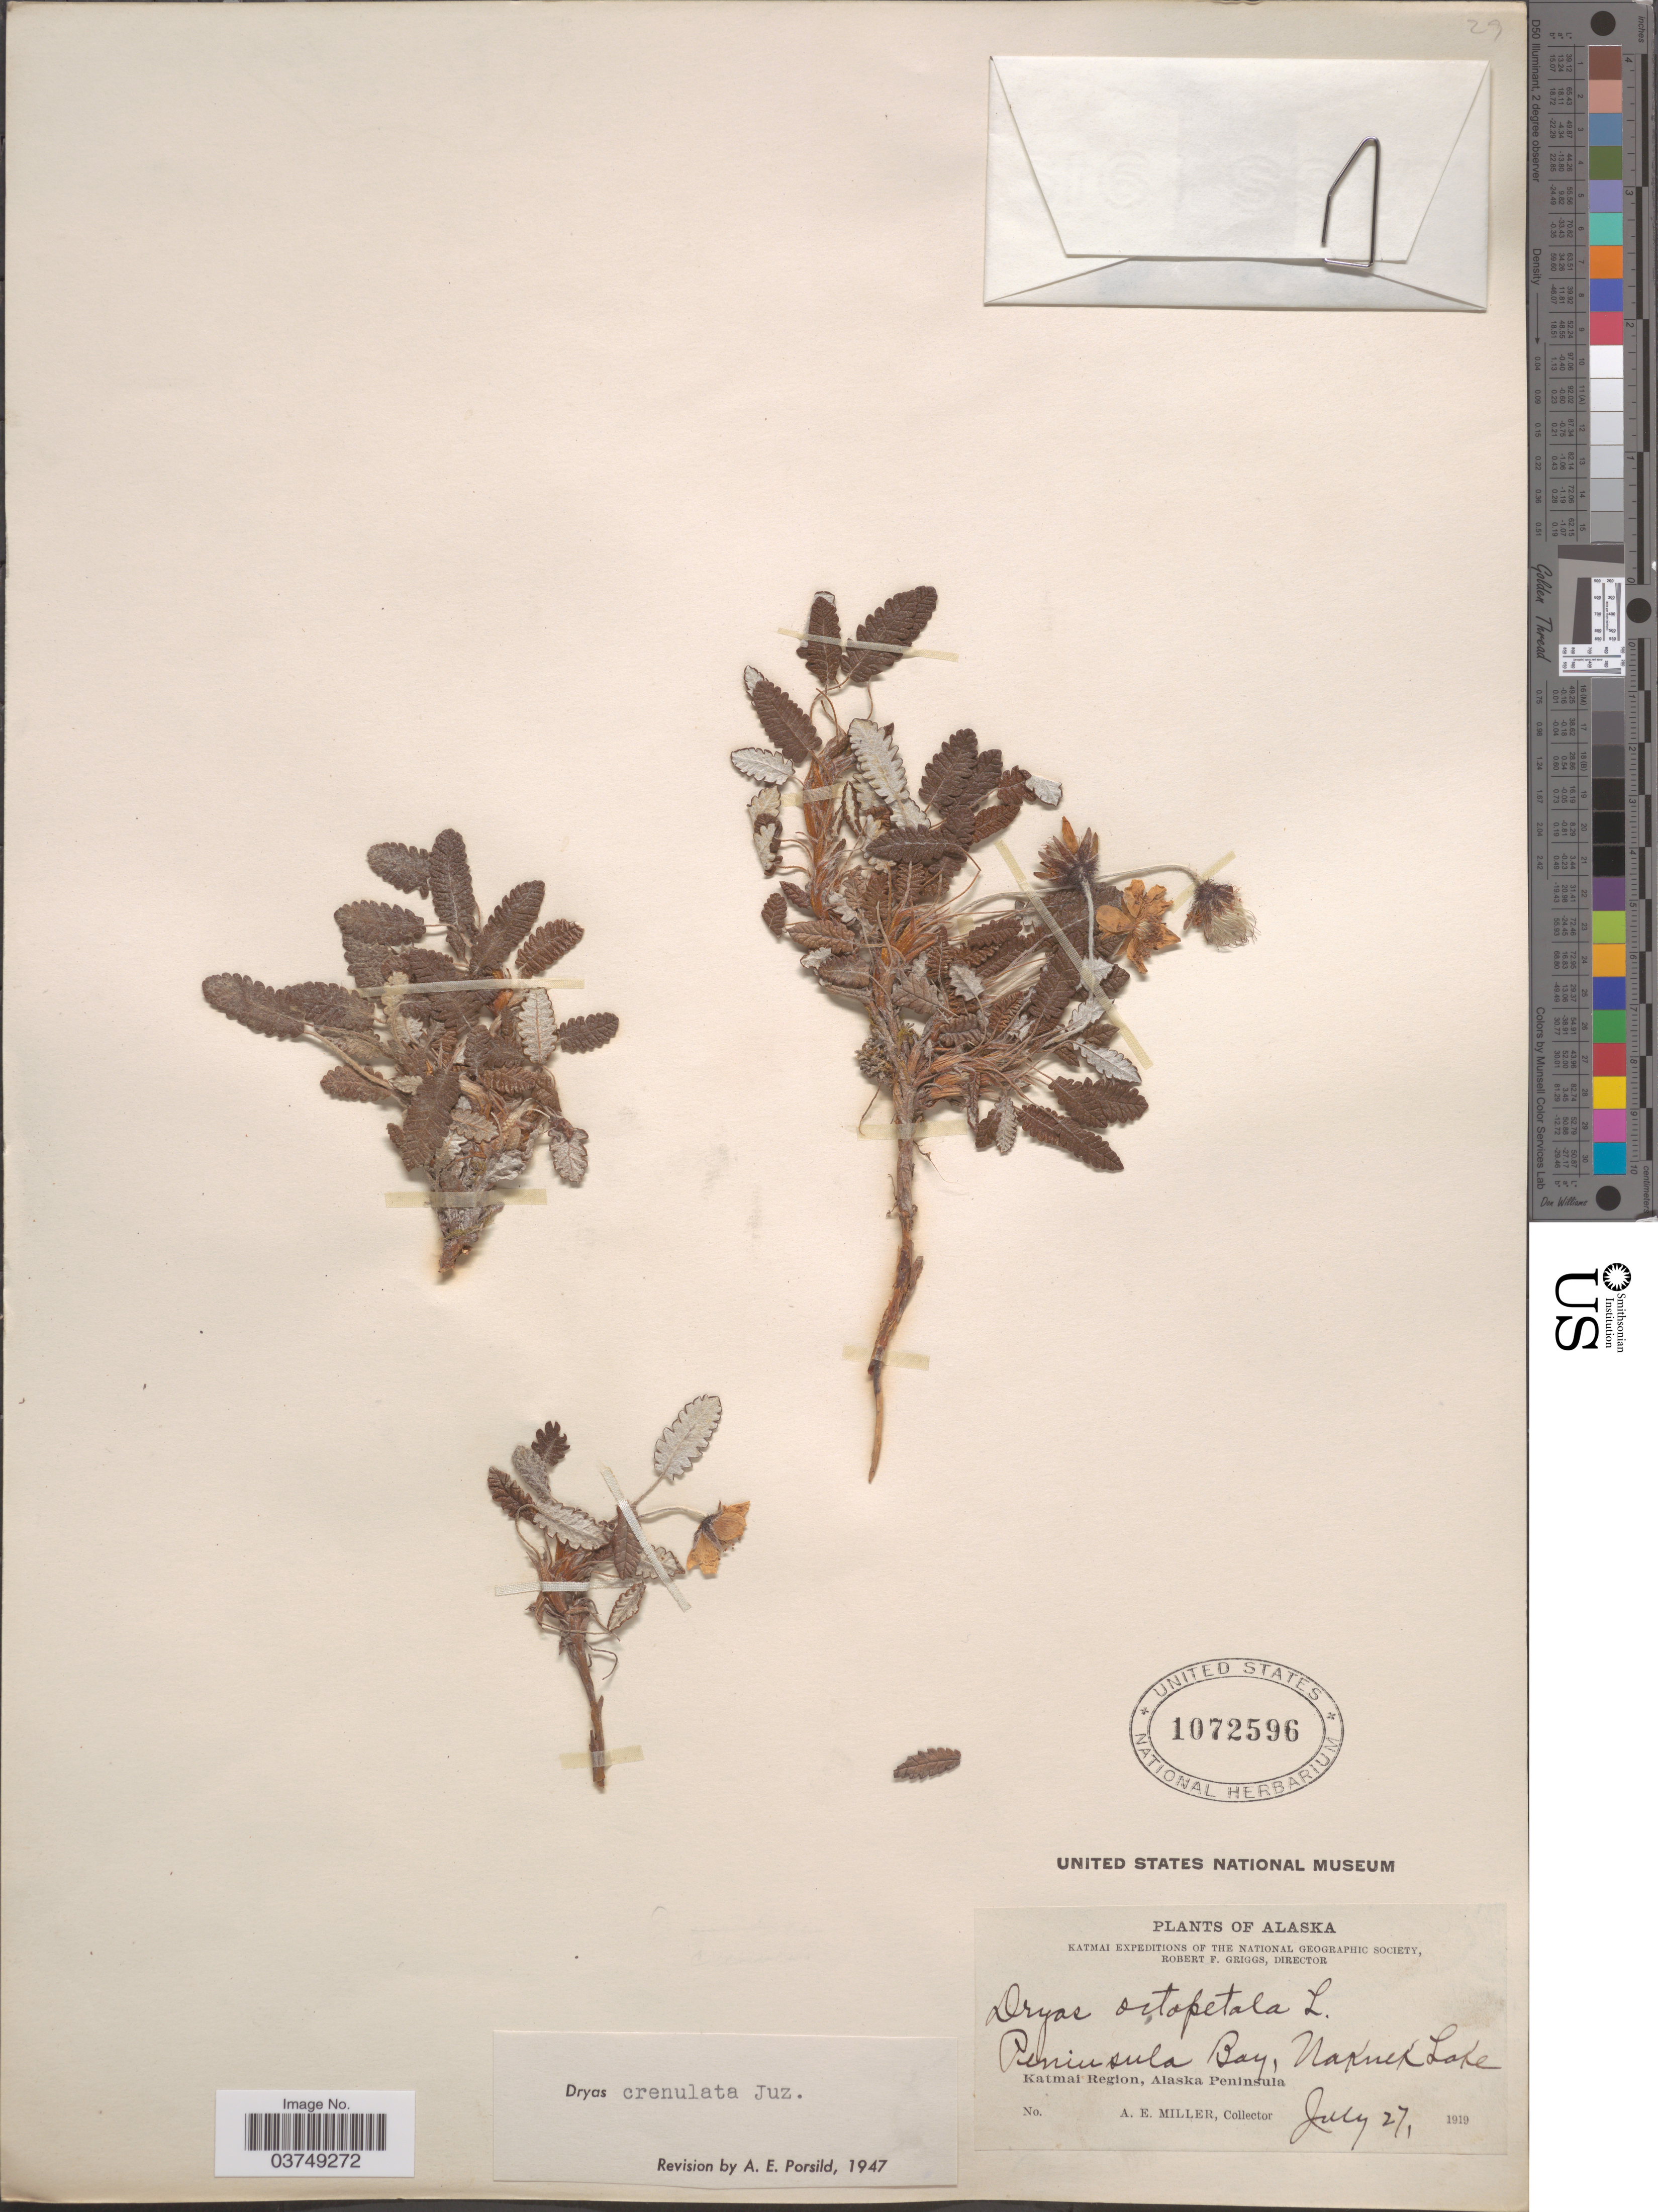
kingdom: Plantae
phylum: Tracheophyta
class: Magnoliopsida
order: Rosales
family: Rosaceae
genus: Dryas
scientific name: Dryas crenulata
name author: Juz.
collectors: A. E. Miller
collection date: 1919-07-27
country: United States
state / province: Alaska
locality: Peninsula Bay, Nakuck Lake. Katmai Region, Alaska Peninsula.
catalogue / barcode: US 1072596